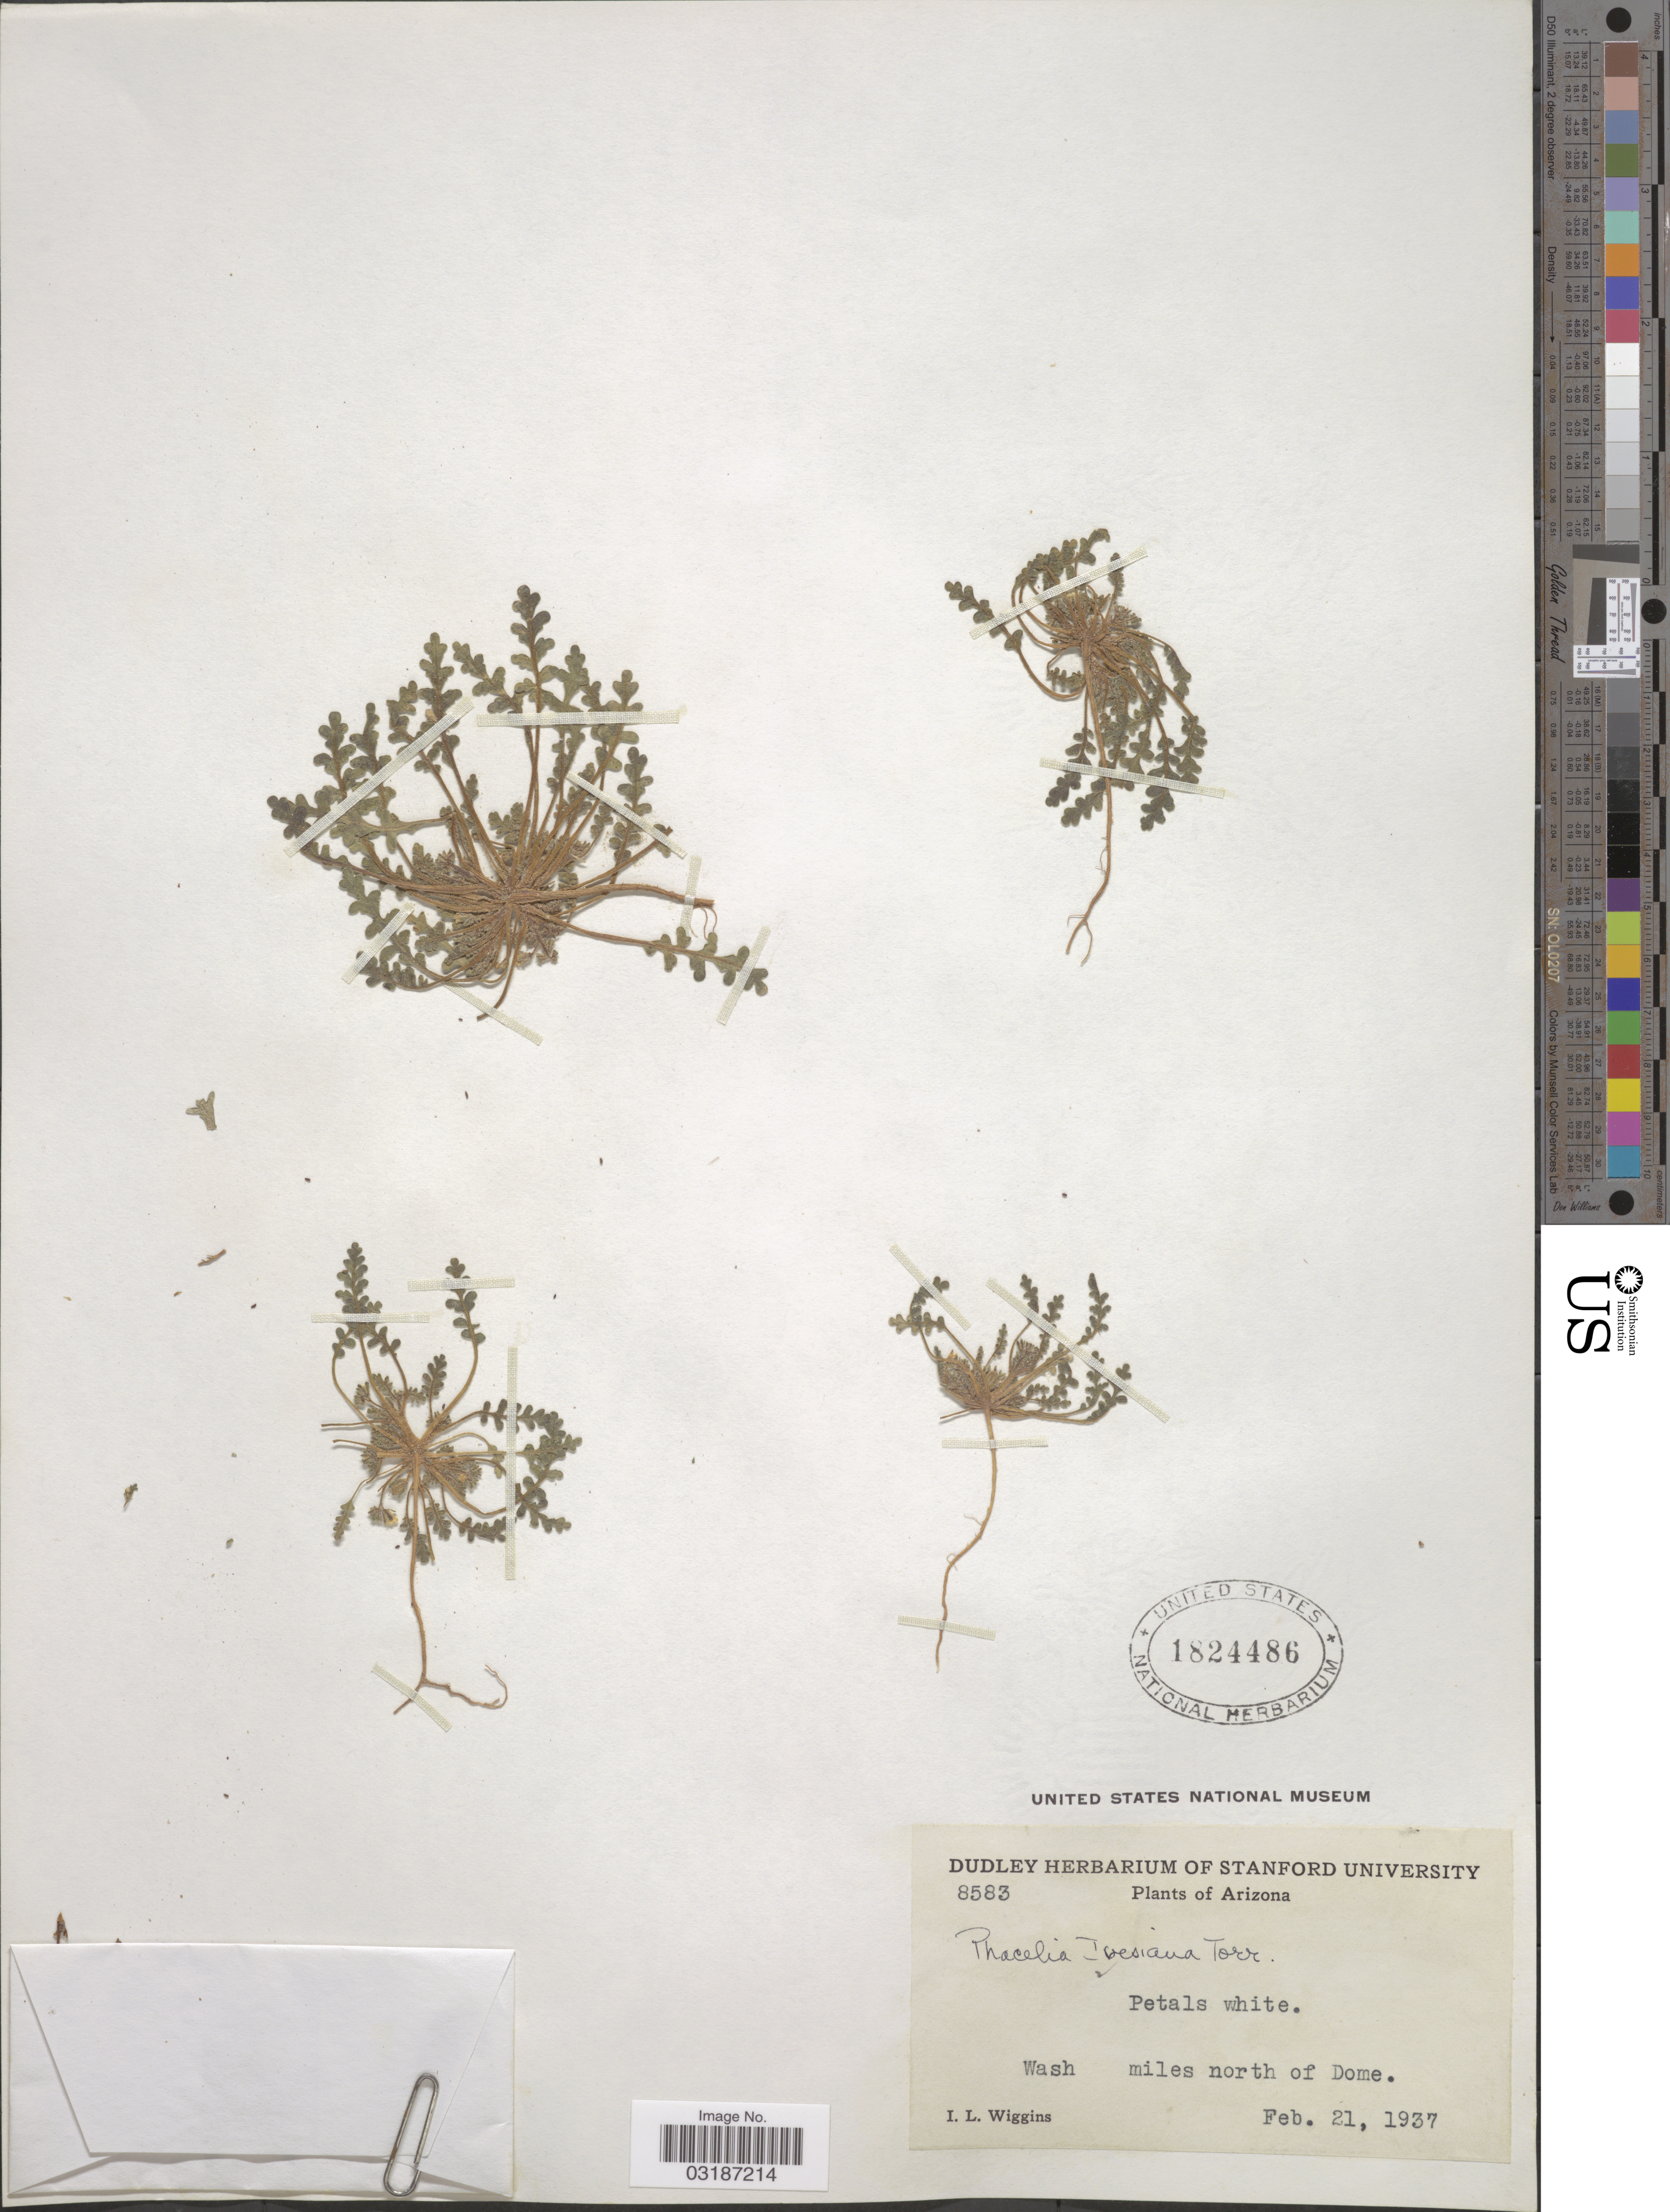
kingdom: Plantae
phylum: Tracheophyta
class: Magnoliopsida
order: Boraginales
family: Hydrophyllaceae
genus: Phacelia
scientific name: Phacelia ivesiana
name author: Torr.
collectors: I. L. Wiggins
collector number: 8583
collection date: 1937-02-21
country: United States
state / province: Arizona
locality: Wash miles north of Dome.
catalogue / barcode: US 1824486